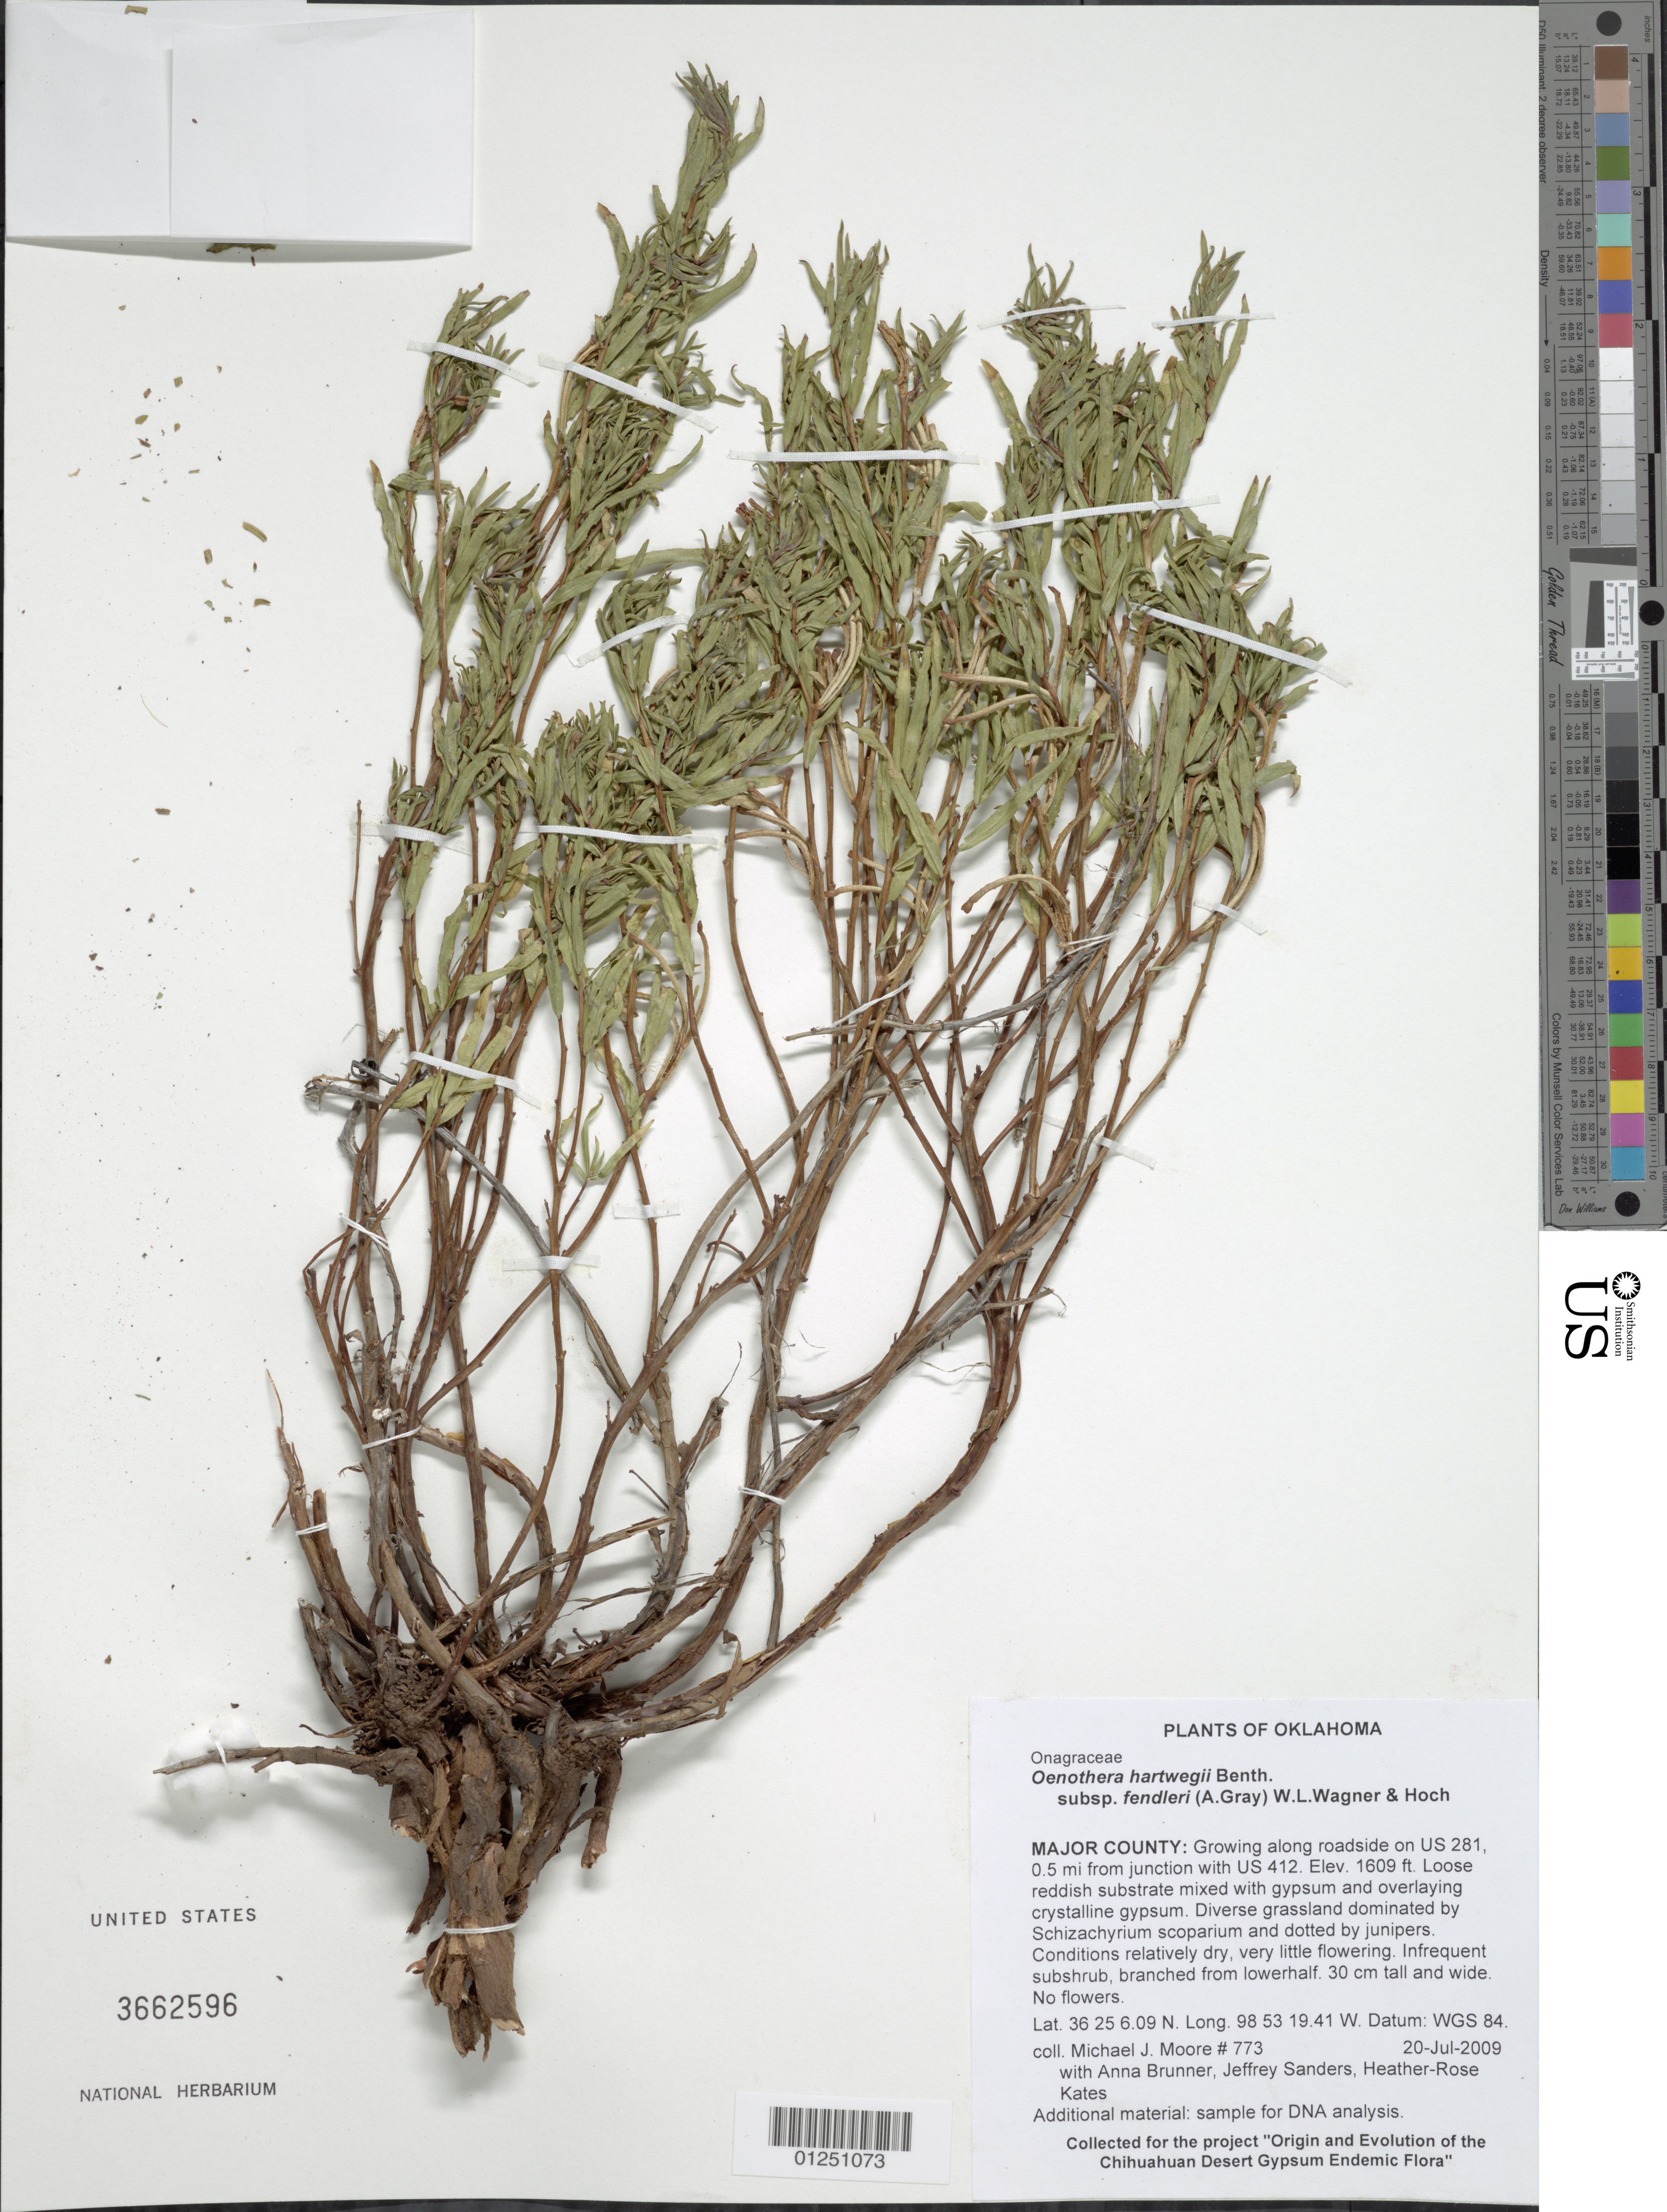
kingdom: Plantae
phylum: Tracheophyta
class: Magnoliopsida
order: Myrtales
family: Onagraceae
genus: Oenothera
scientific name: Oenothera hartwegii subsp. fendleri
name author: (A. Gray) W.L. Wagner & Hoch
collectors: M. J. Moore, A. Brunner, J. Sanders & H.-R. Kates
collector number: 773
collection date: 2005-07-19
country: United States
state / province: Oklahoma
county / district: Major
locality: Growing along roadside on US 281, 0.5 mi from junction with US 412.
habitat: Loose reddish substrate mixed with gypsum and overlaying crystalline gypsum. Diverse grassland dominated by Schizachyrium scoparium and dotted by junipers. Conditions relatively dry, very little flowering.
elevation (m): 490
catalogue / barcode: US 3662596